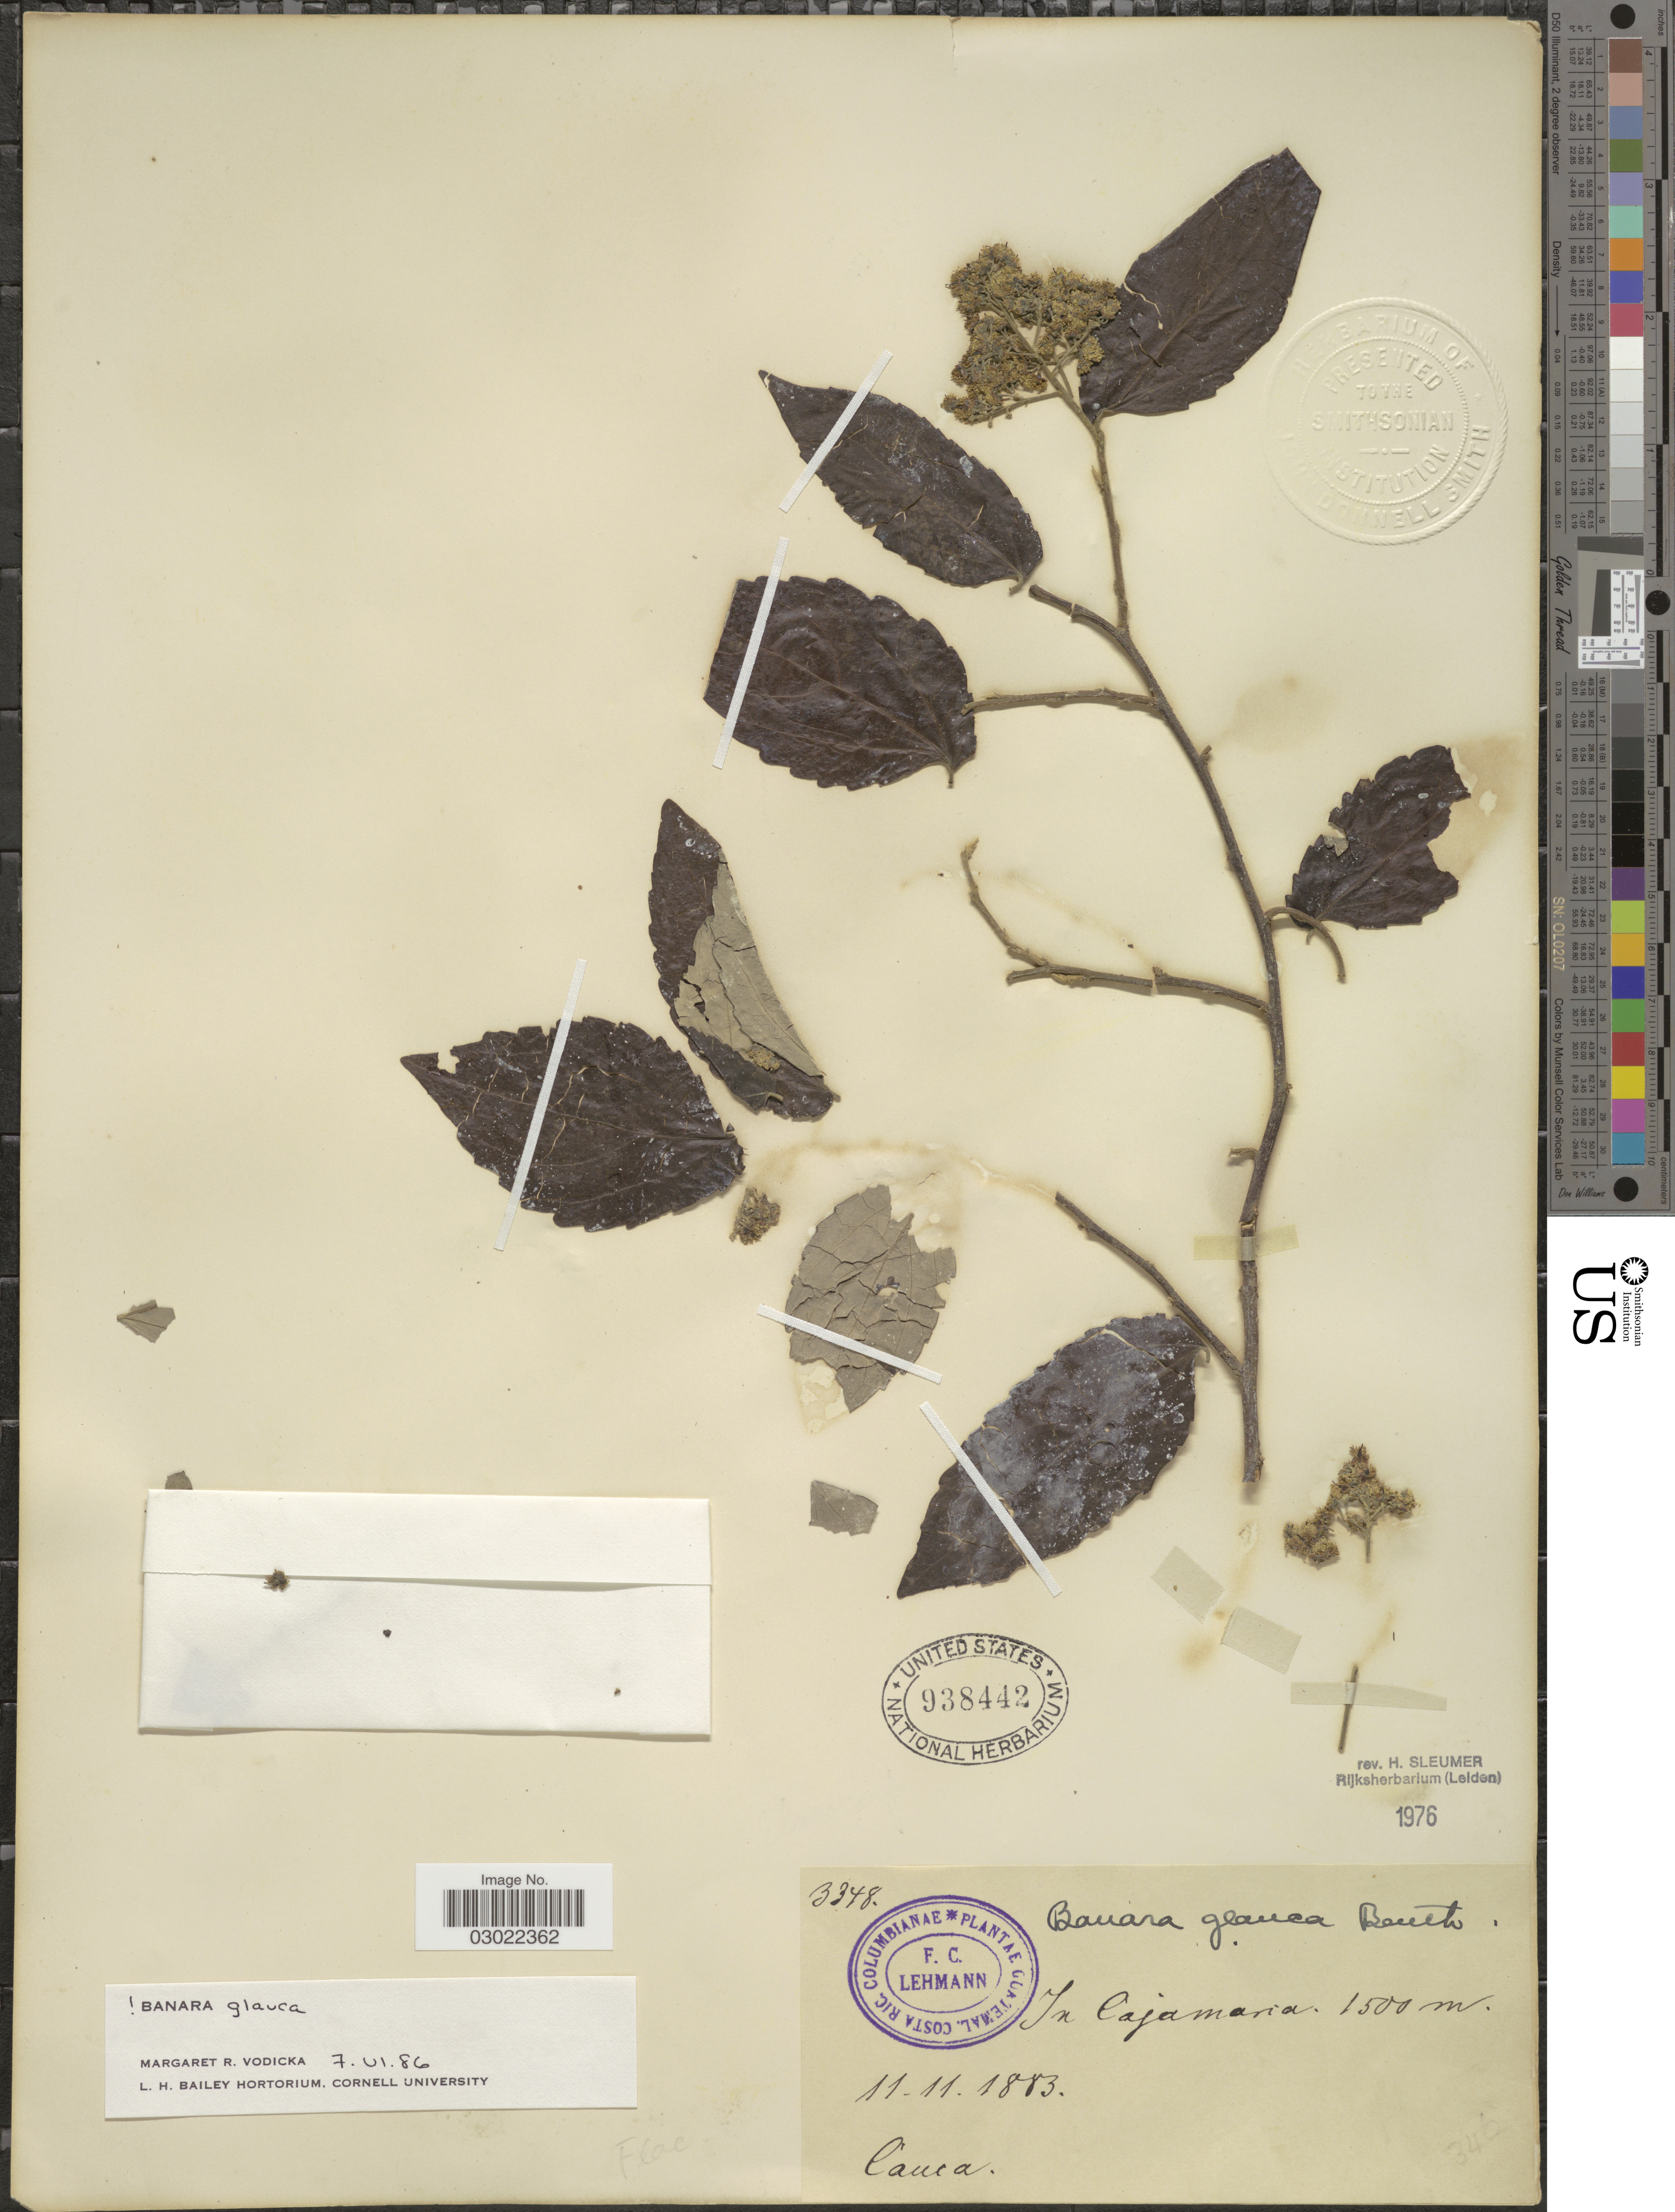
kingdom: Plantae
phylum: Tracheophyta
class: Magnoliopsida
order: Malpighiales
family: Salicaceae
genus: Banara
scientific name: Banara glauca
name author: (Kunth) Benth.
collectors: F. C. Lehmann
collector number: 3348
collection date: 1883-11-11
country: Colombia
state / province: Cauca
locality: In Cajamarca.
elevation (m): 1500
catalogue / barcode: US 938442